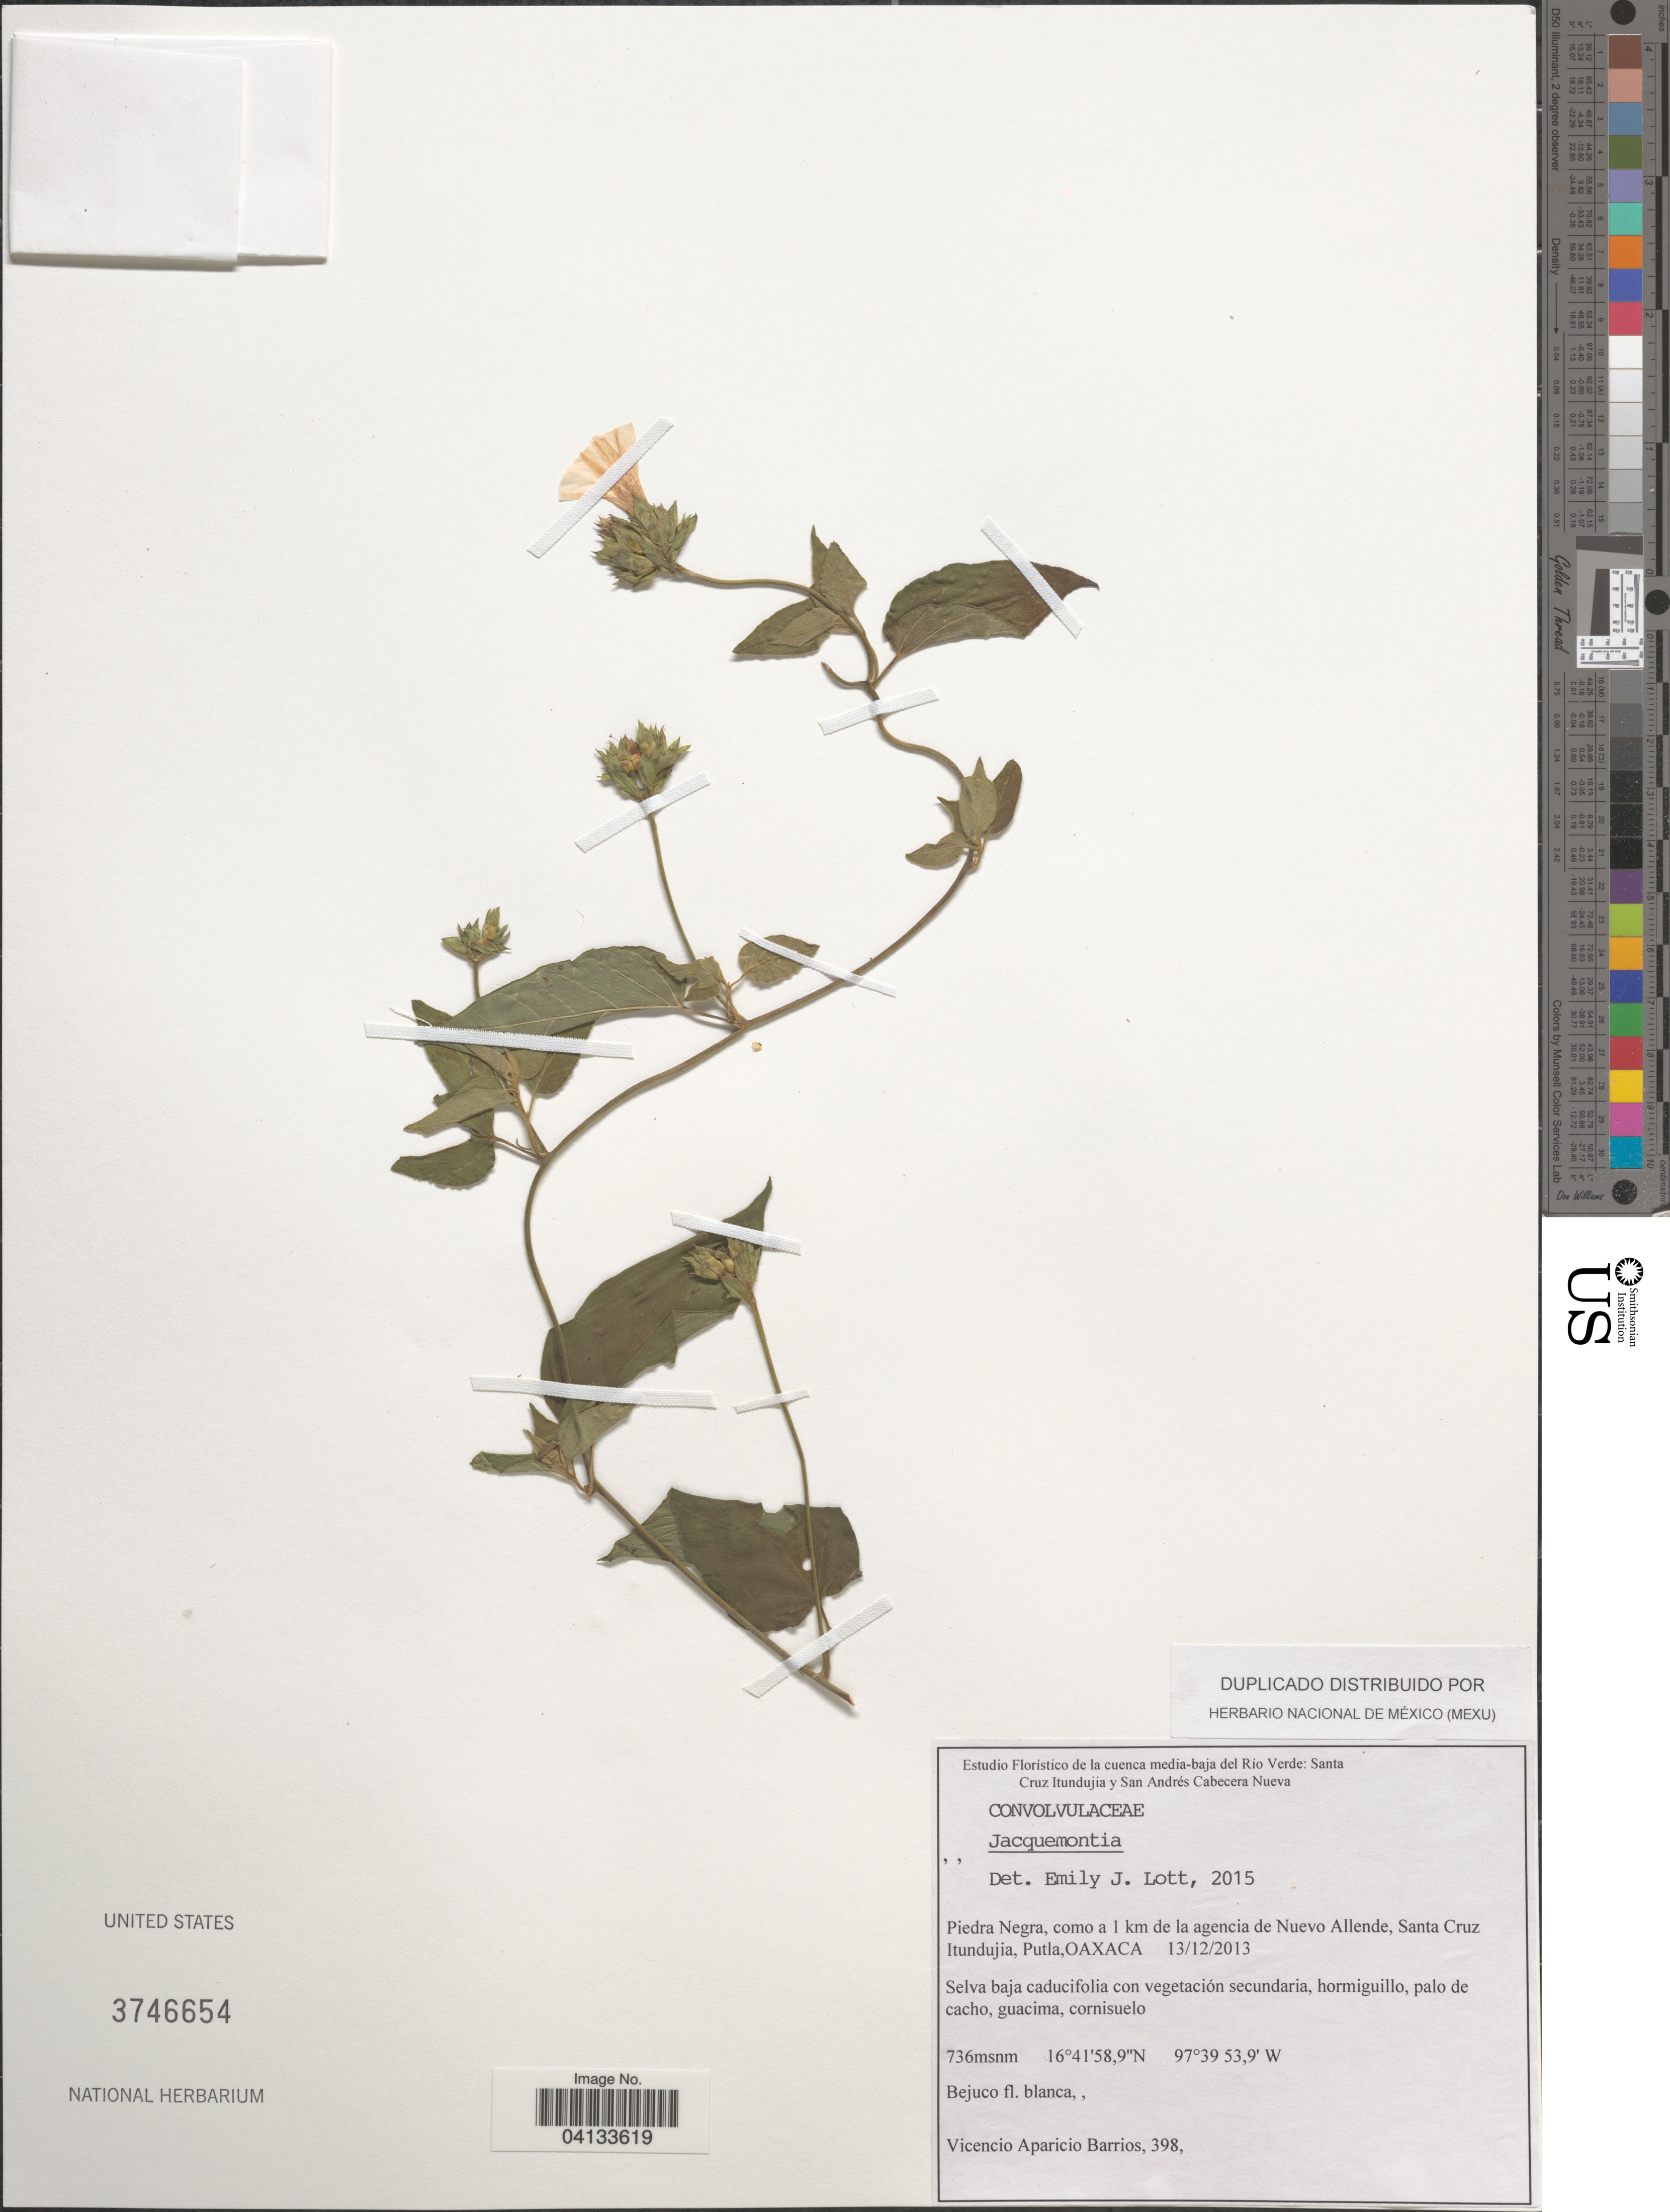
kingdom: Plantae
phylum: Tracheophyta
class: Magnoliopsida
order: Solanales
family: Convolvulaceae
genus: Jacquemontia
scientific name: Jacquemontia sp.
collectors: V. Aparicio Barrios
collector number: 398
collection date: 2013-12-13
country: Mexico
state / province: Oaxaca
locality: Piedra Negra, como a 1 km de la agencia de Nuevo Allende, Santa Cruz Itundujia, Putla.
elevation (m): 736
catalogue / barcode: US 3746654